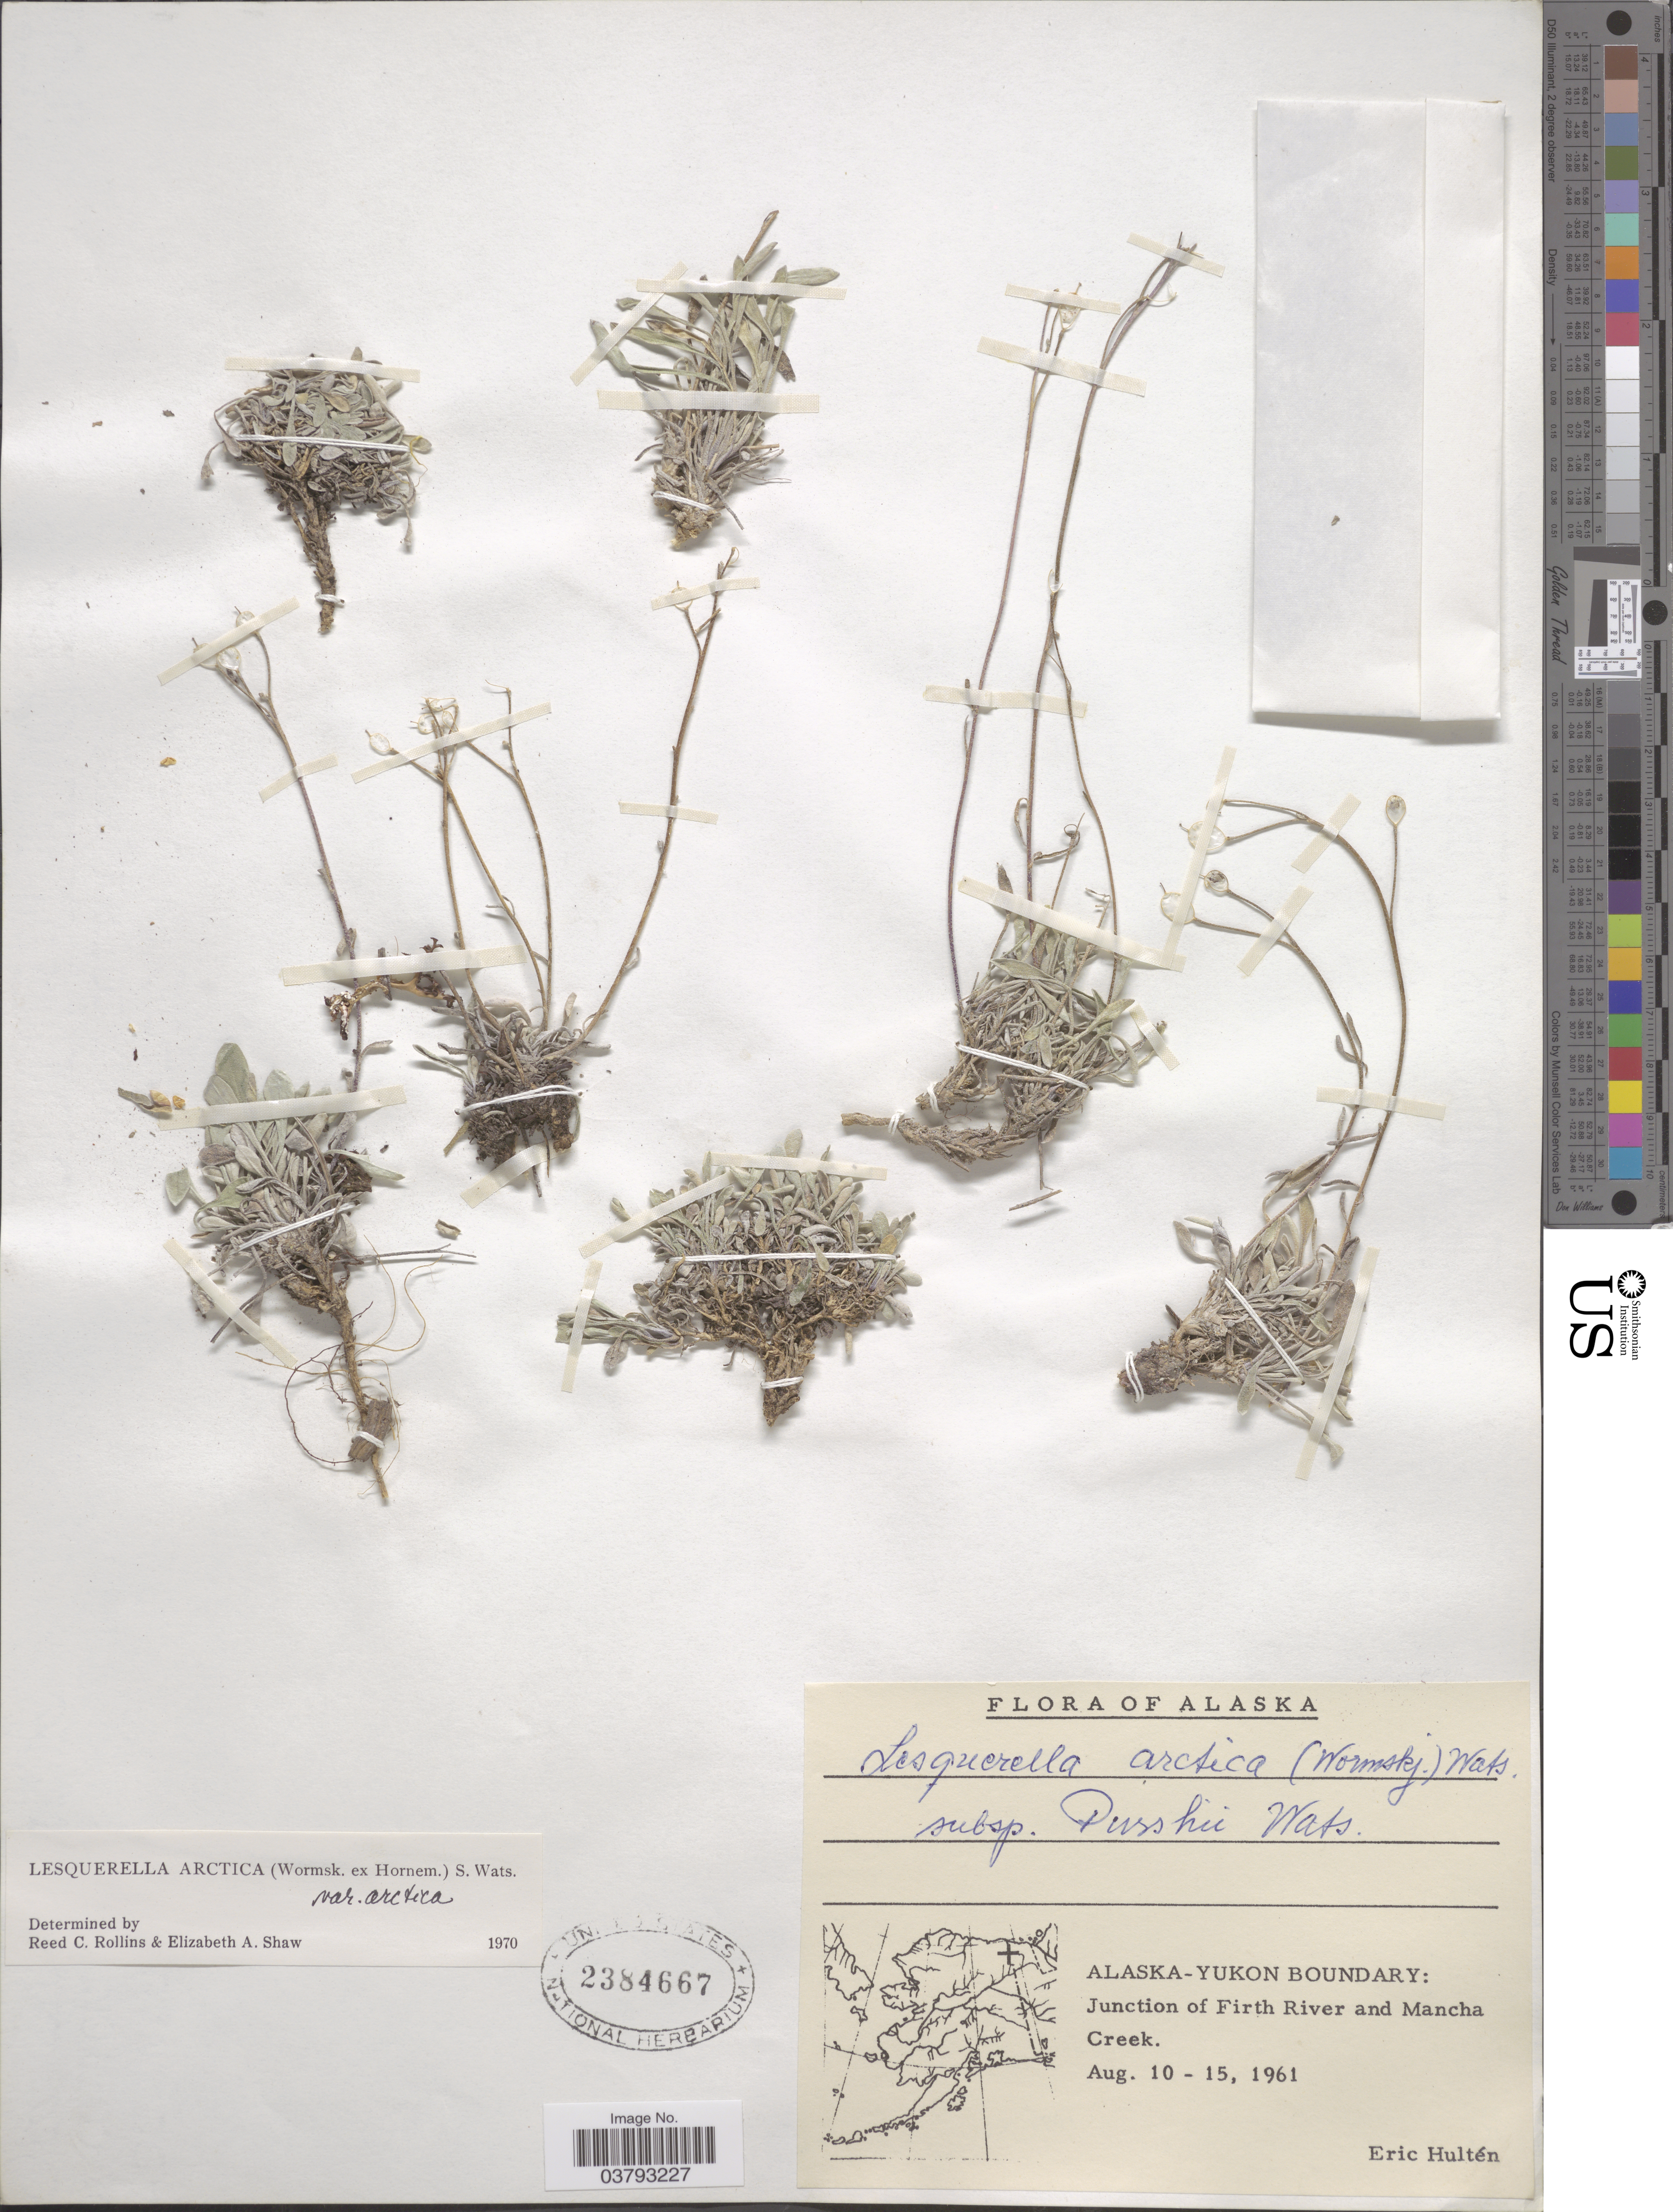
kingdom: Plantae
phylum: Tracheophyta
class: Magnoliopsida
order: Brassicales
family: Brassicaceae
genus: Lesquerella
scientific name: Lesquerella arctica var. arctica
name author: (Wormsk. ex Hornem.) S. Watson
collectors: E. G. Hultén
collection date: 1961-08-10/1961-08-15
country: United States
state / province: Alaska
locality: Alaska-Yukon Boundary: Junction of Firth River and Mancha Creek.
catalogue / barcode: US 2384667